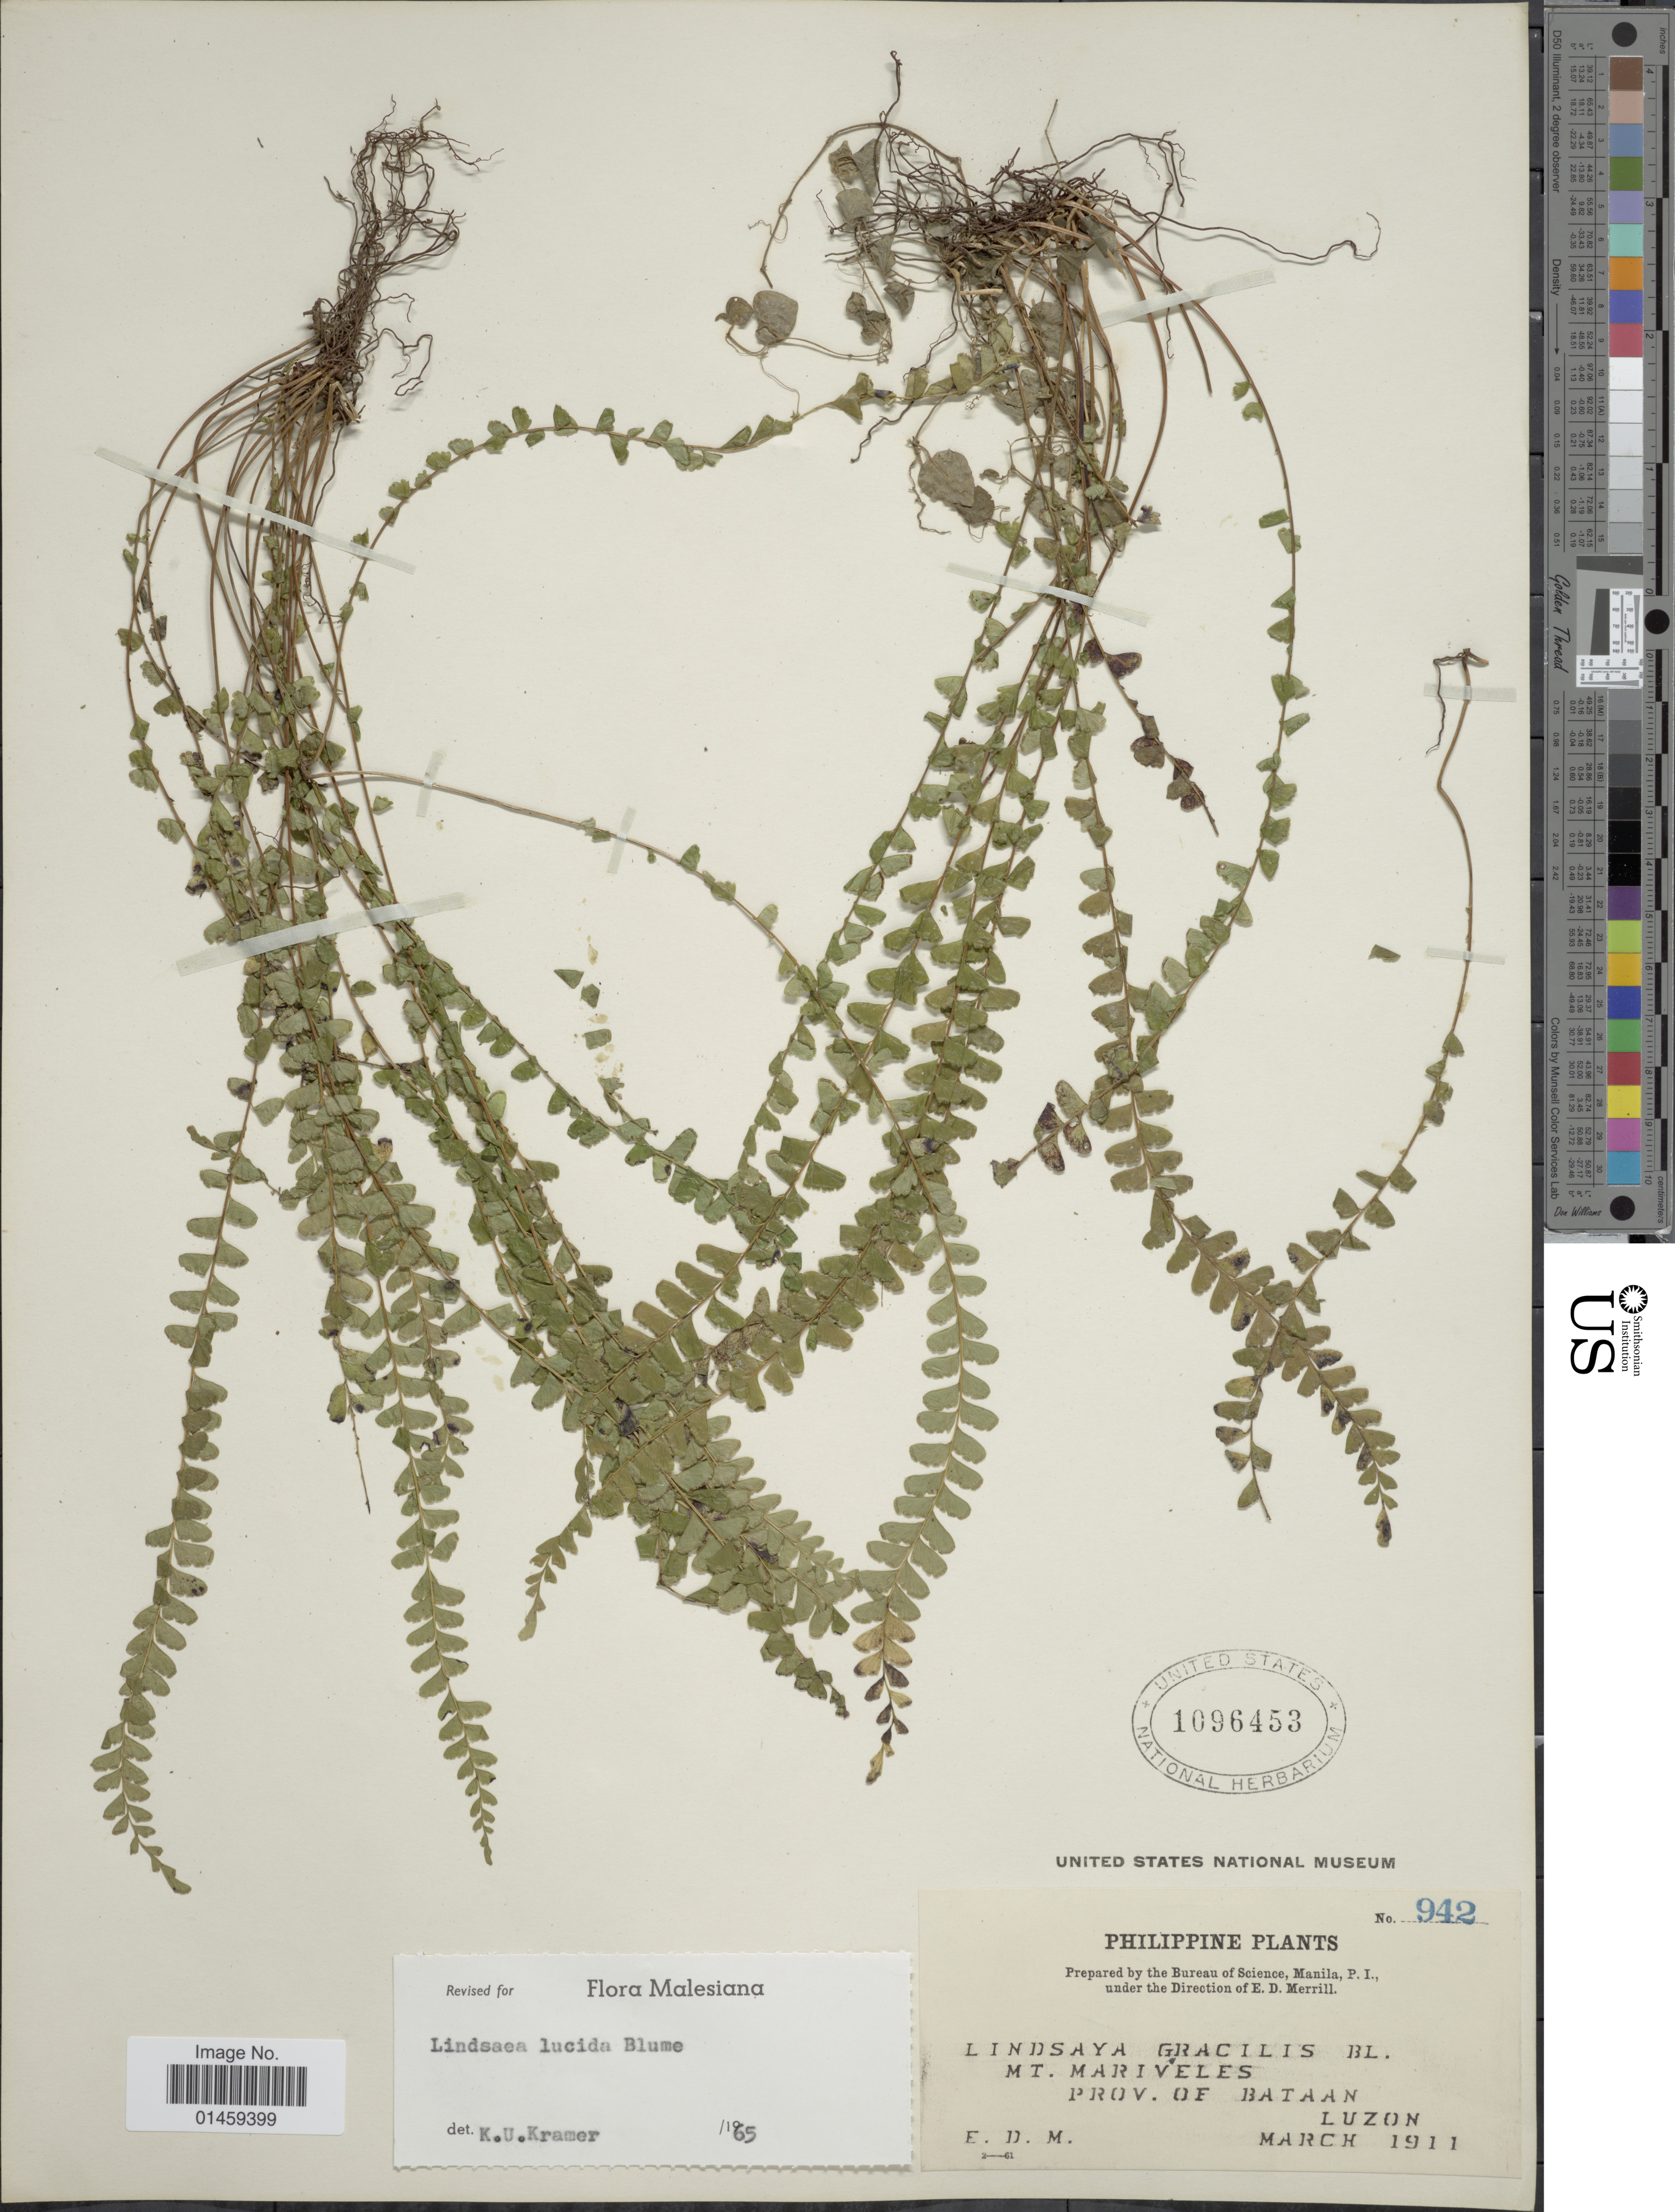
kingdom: Plantae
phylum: Tracheophyta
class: Polypodiopsida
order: Polypodiales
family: Lindsaeaceae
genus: Lindsaea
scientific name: Lindsaea lucida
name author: Blume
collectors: E. D. Merrill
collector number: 942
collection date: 1911-03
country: Philippines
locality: Mt. Mariveles. Prov. of Bataan. Luzon.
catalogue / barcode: US 1096453